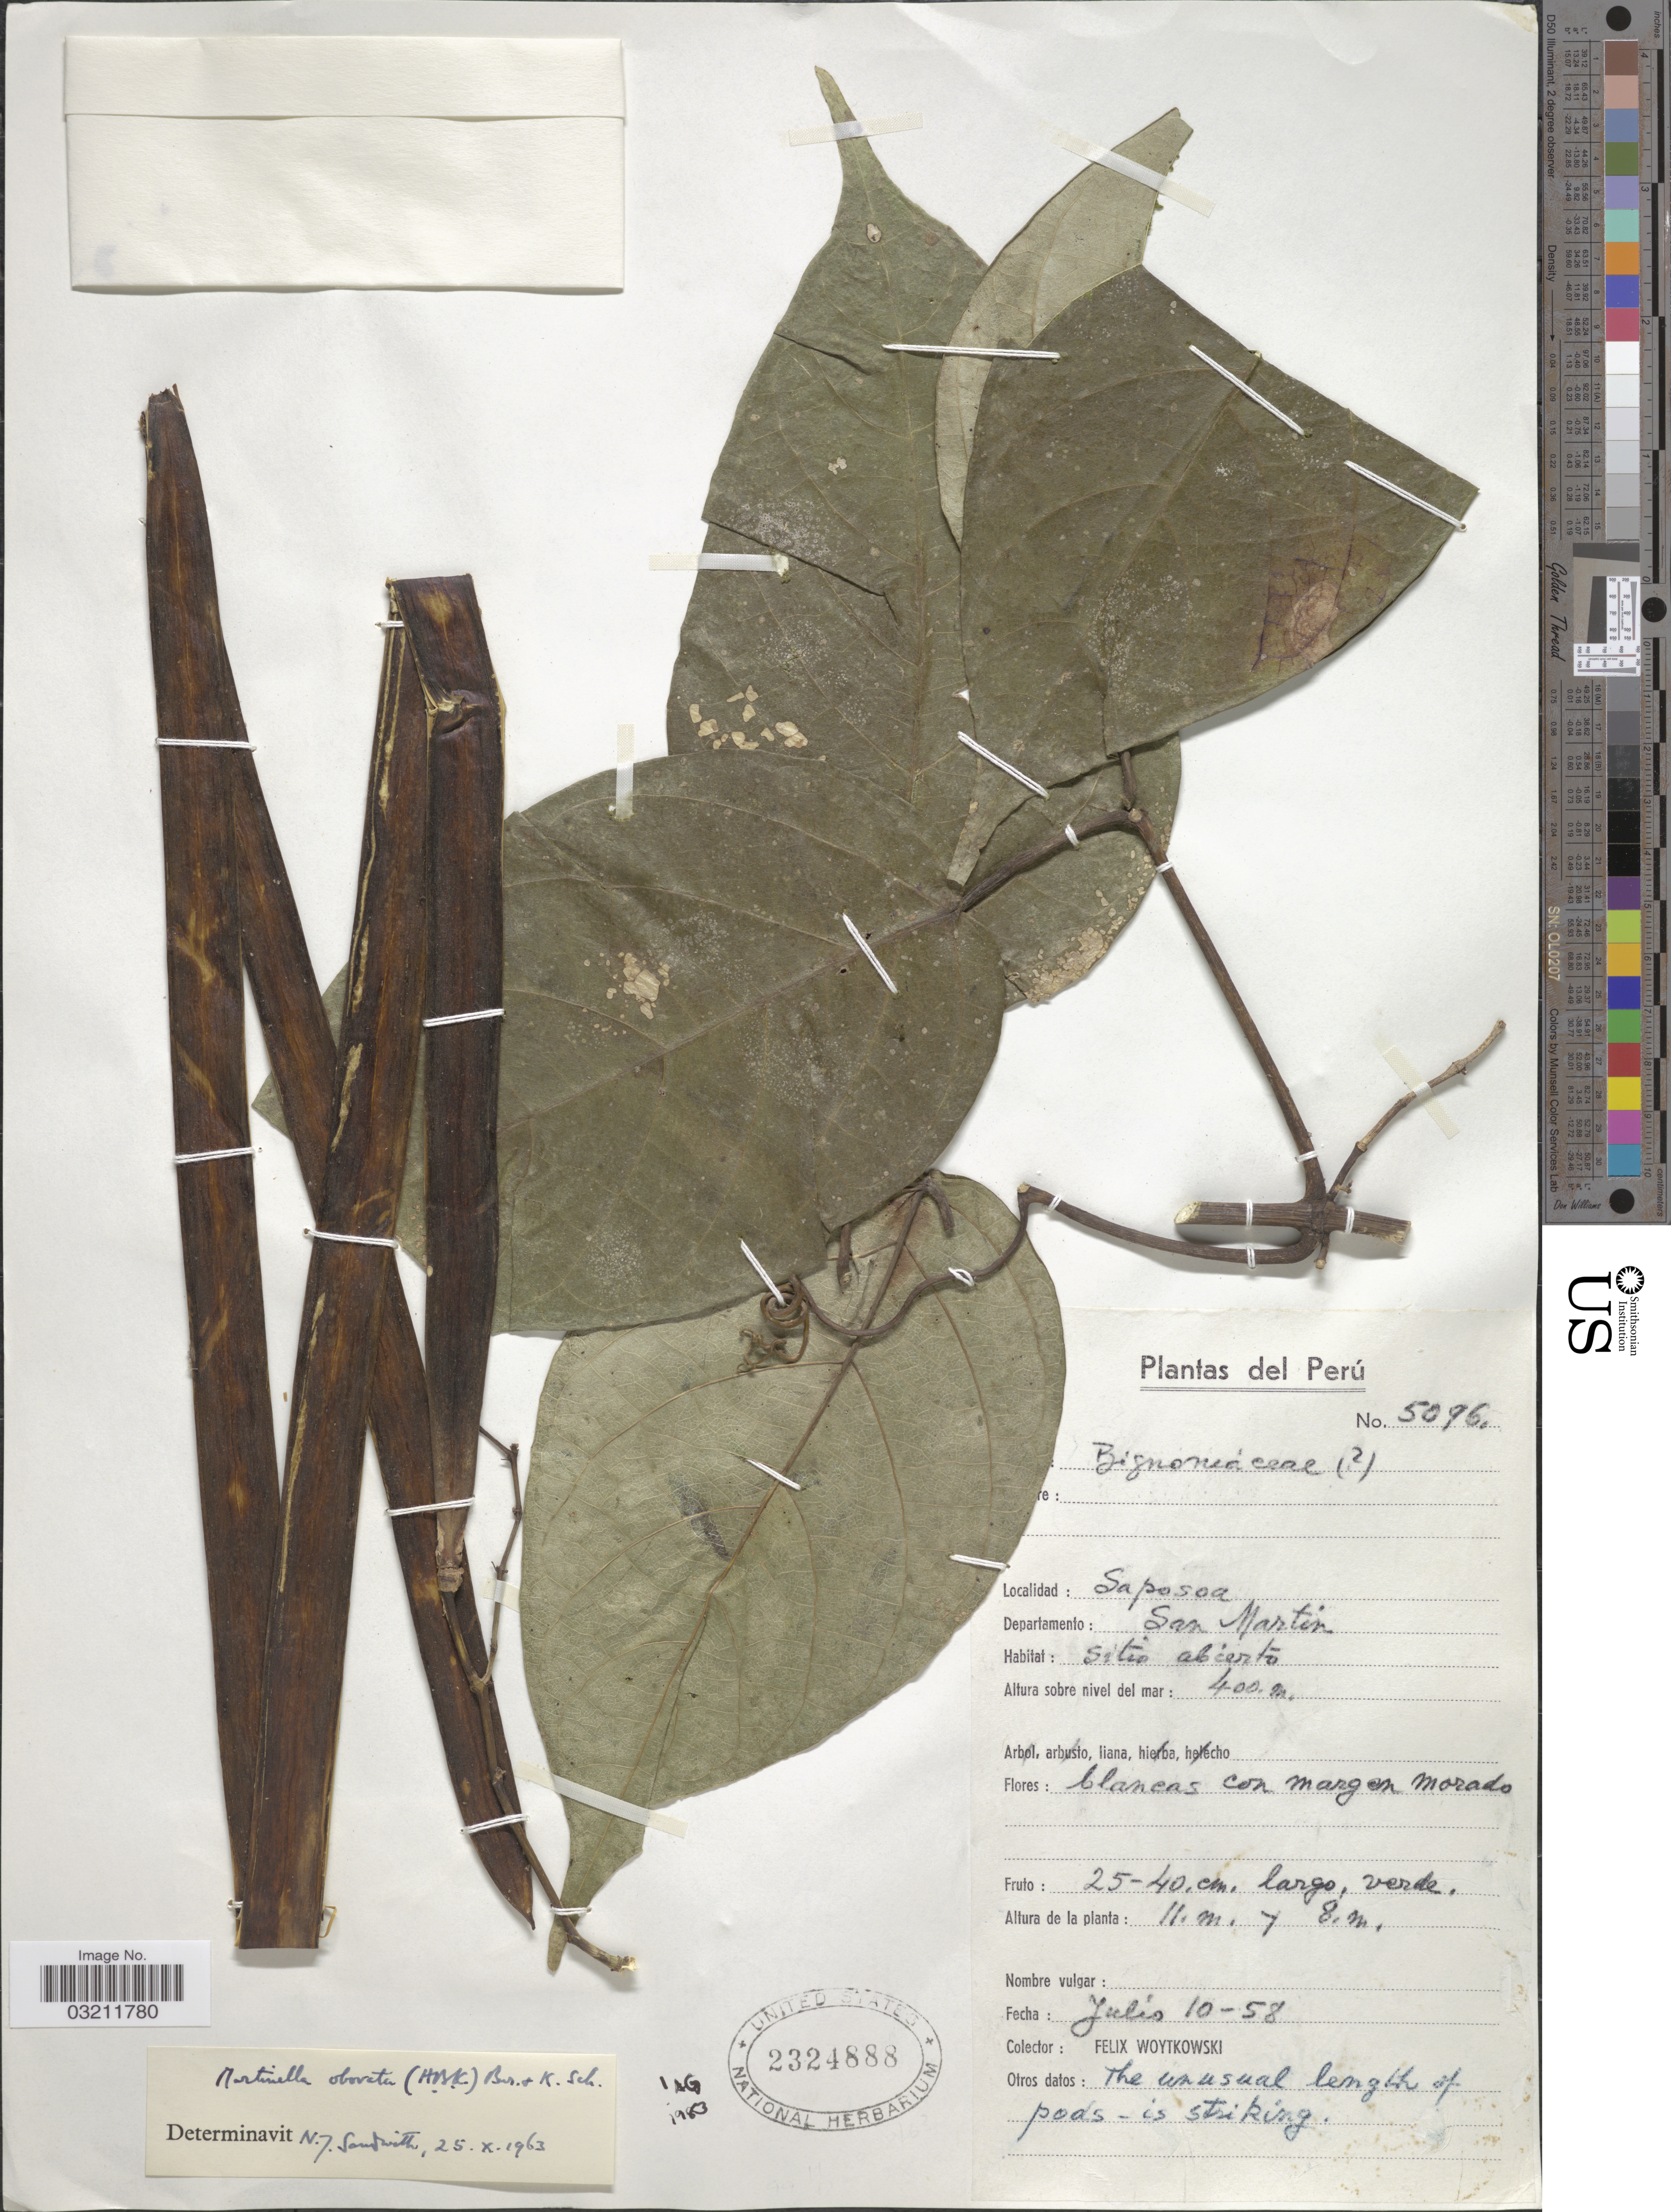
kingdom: Plantae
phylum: Tracheophyta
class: Magnoliopsida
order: Lamiales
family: Bignoniaceae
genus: Martinella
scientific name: Martinella obovata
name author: (Kunth) Bureau & K. Schum.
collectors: F. Woytkowski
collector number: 5096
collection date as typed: Transcribed d/m/y: 10/7/58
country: Peru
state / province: San Martín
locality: Saposoa, Departamento: San Martin.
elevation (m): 400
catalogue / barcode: US 2324888